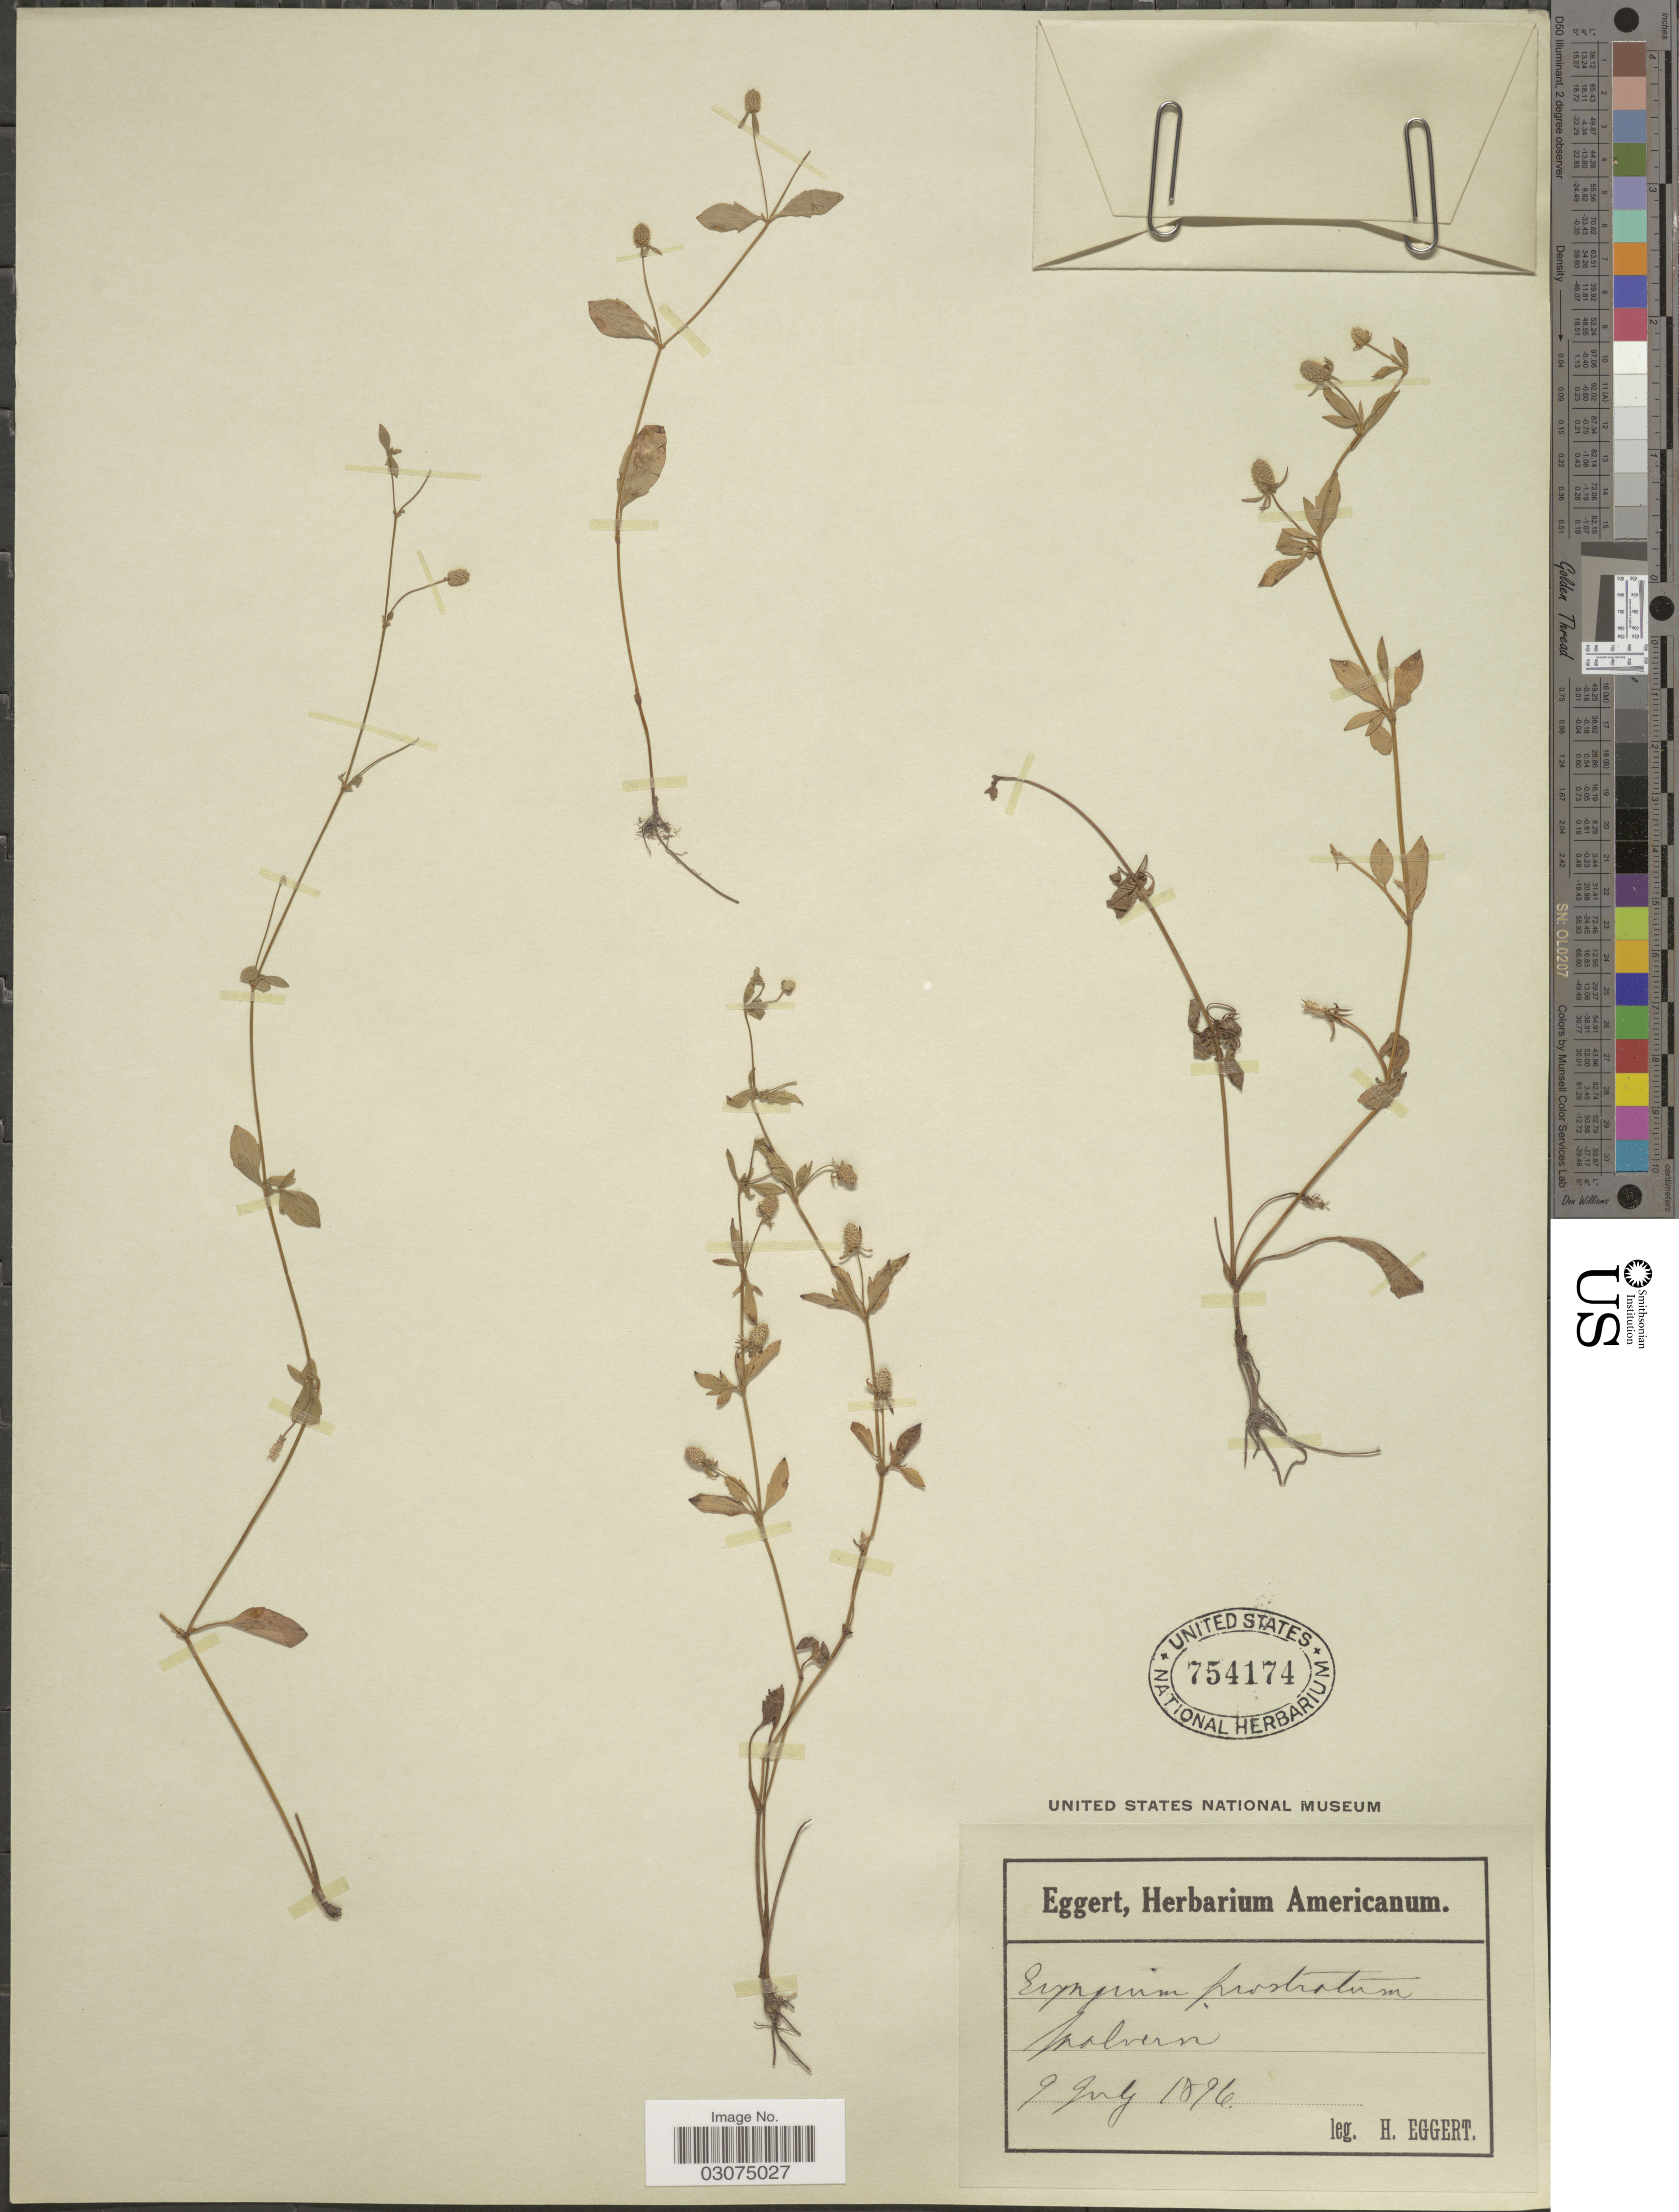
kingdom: Plantae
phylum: Tracheophyta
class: Magnoliopsida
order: Apiales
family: Apiaceae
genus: Eryngium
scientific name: Eryngium prostratum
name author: Nutt. ex DC.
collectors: H. Eggert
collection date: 1896-07-09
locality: Malvern.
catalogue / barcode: US 754174